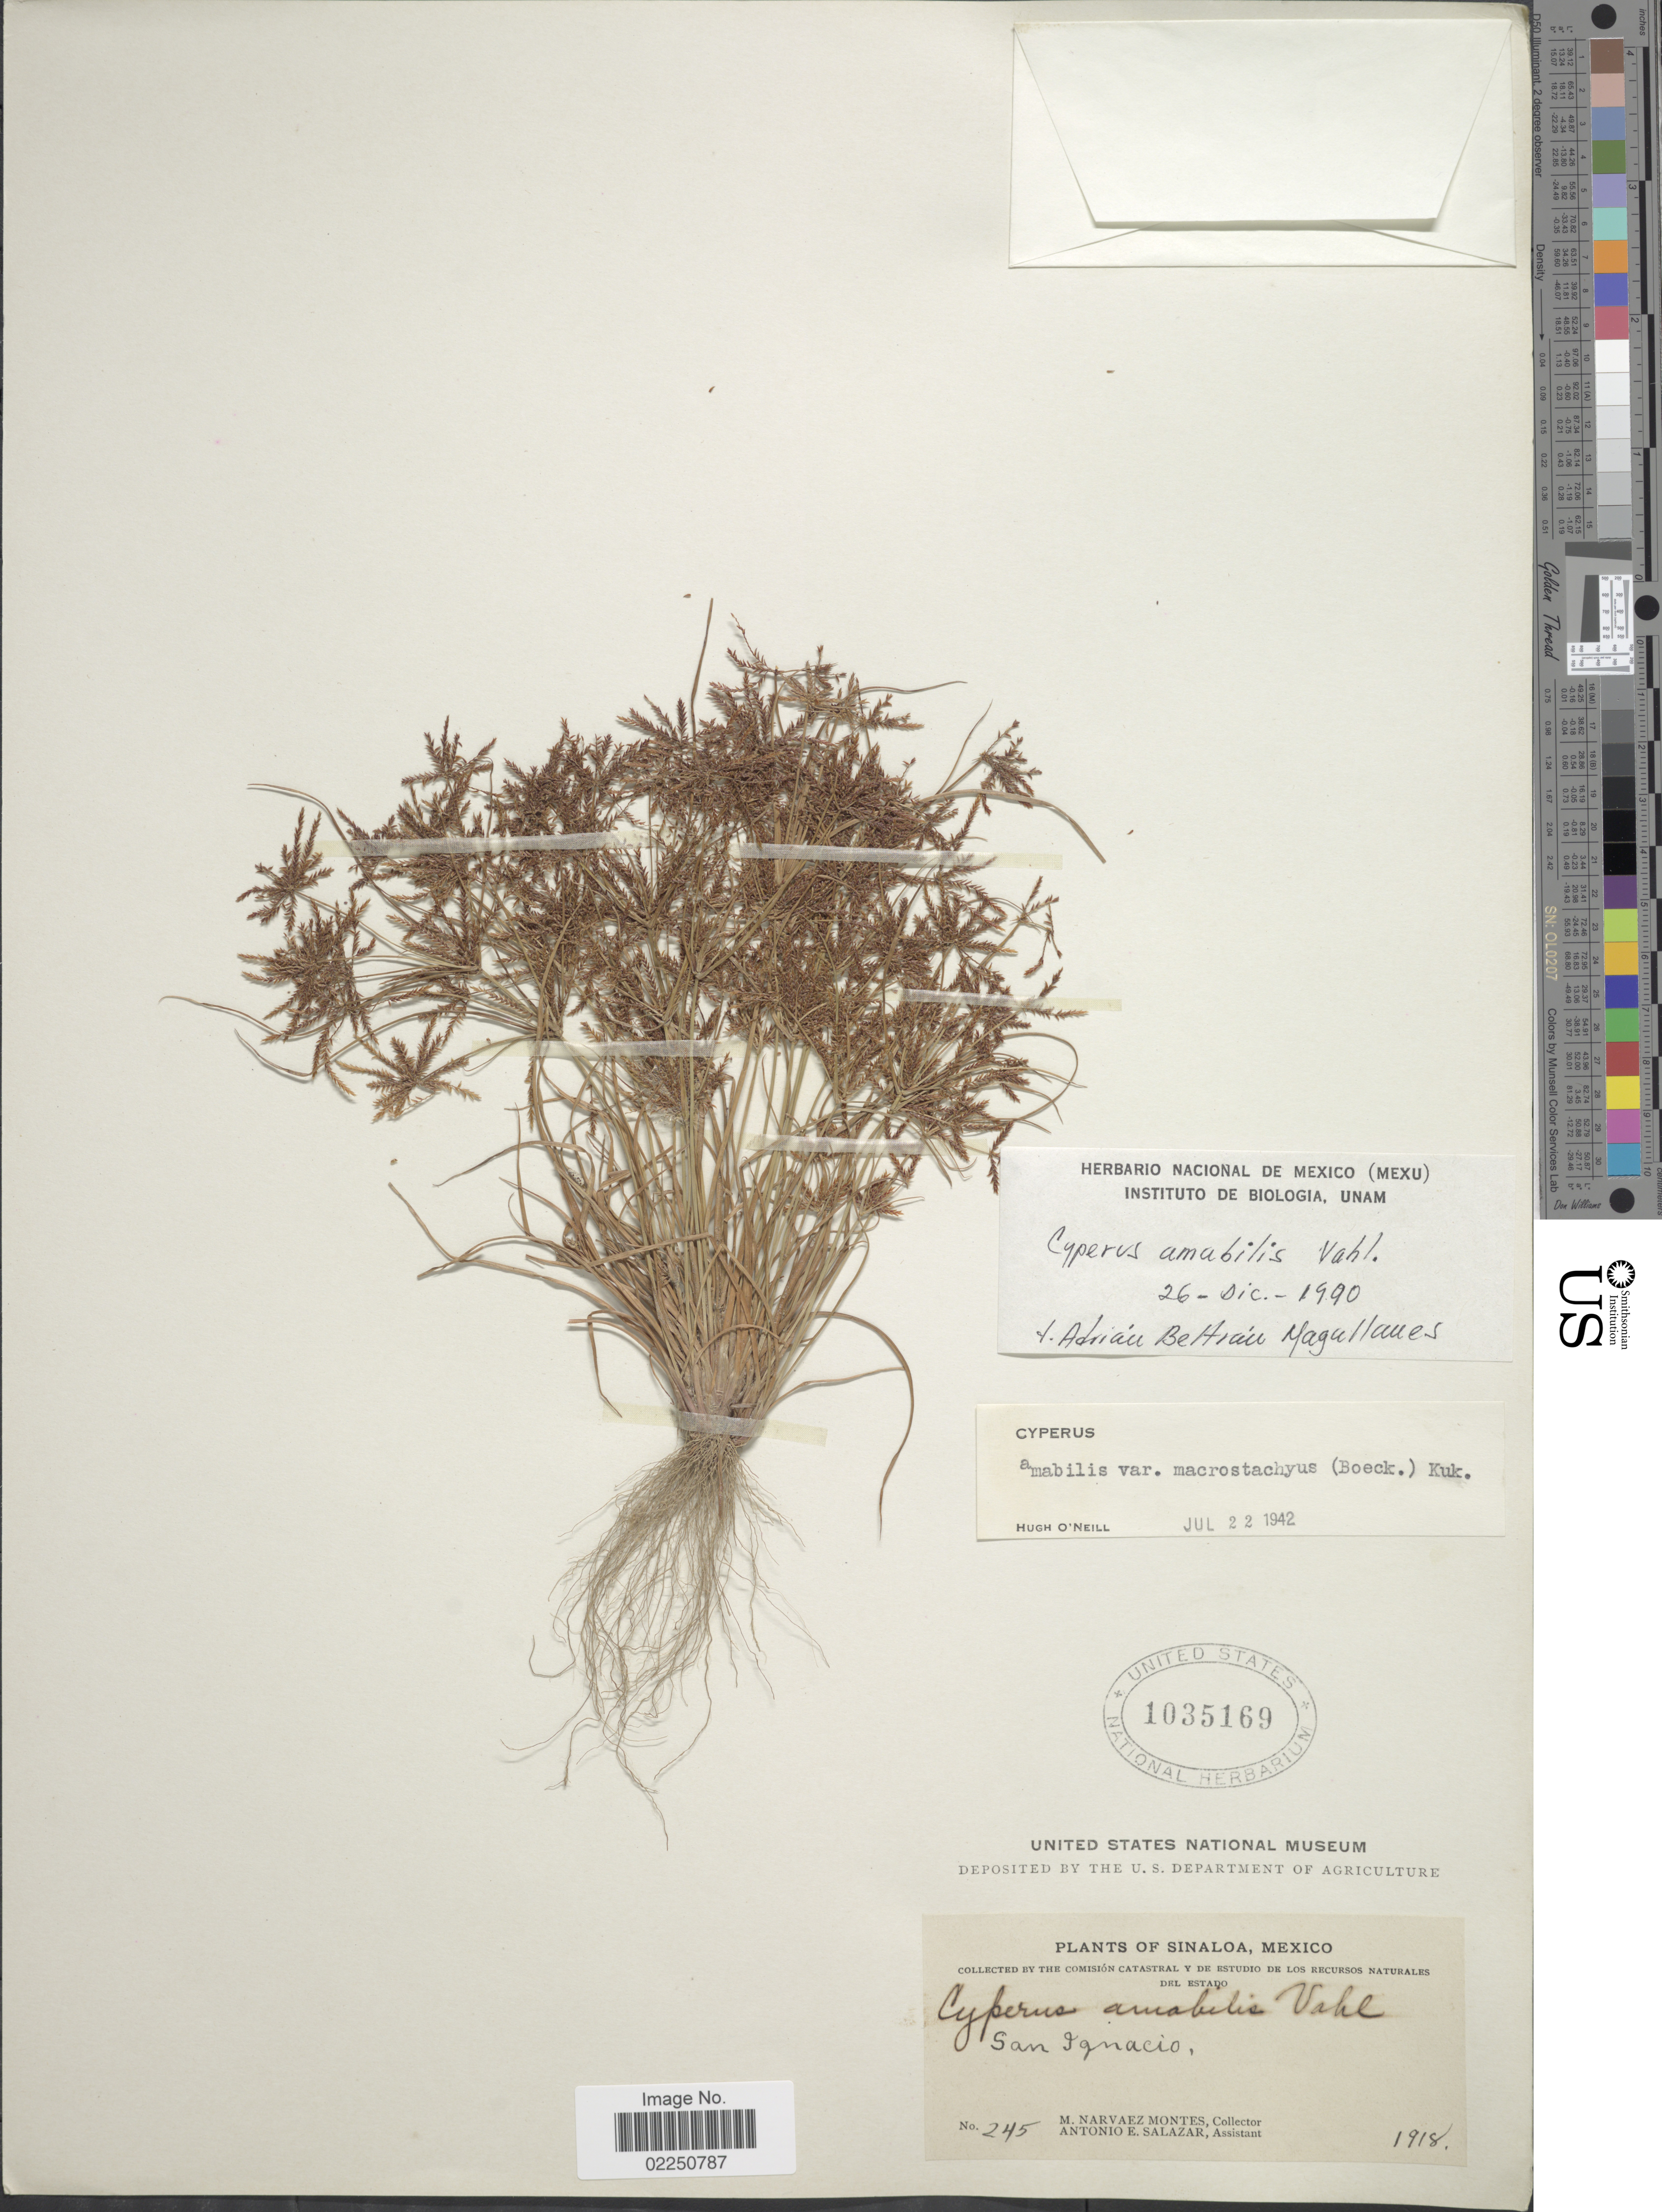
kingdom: Plantae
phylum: Tracheophyta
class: Liliopsida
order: Poales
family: Cyperaceae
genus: Cyperus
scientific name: Cyperus amabilis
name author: Vahl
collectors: M. Navarez Montes & A. E. Salazar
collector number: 245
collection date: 1918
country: Mexico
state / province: Sinaloa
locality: San Ignacio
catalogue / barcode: US 1035169